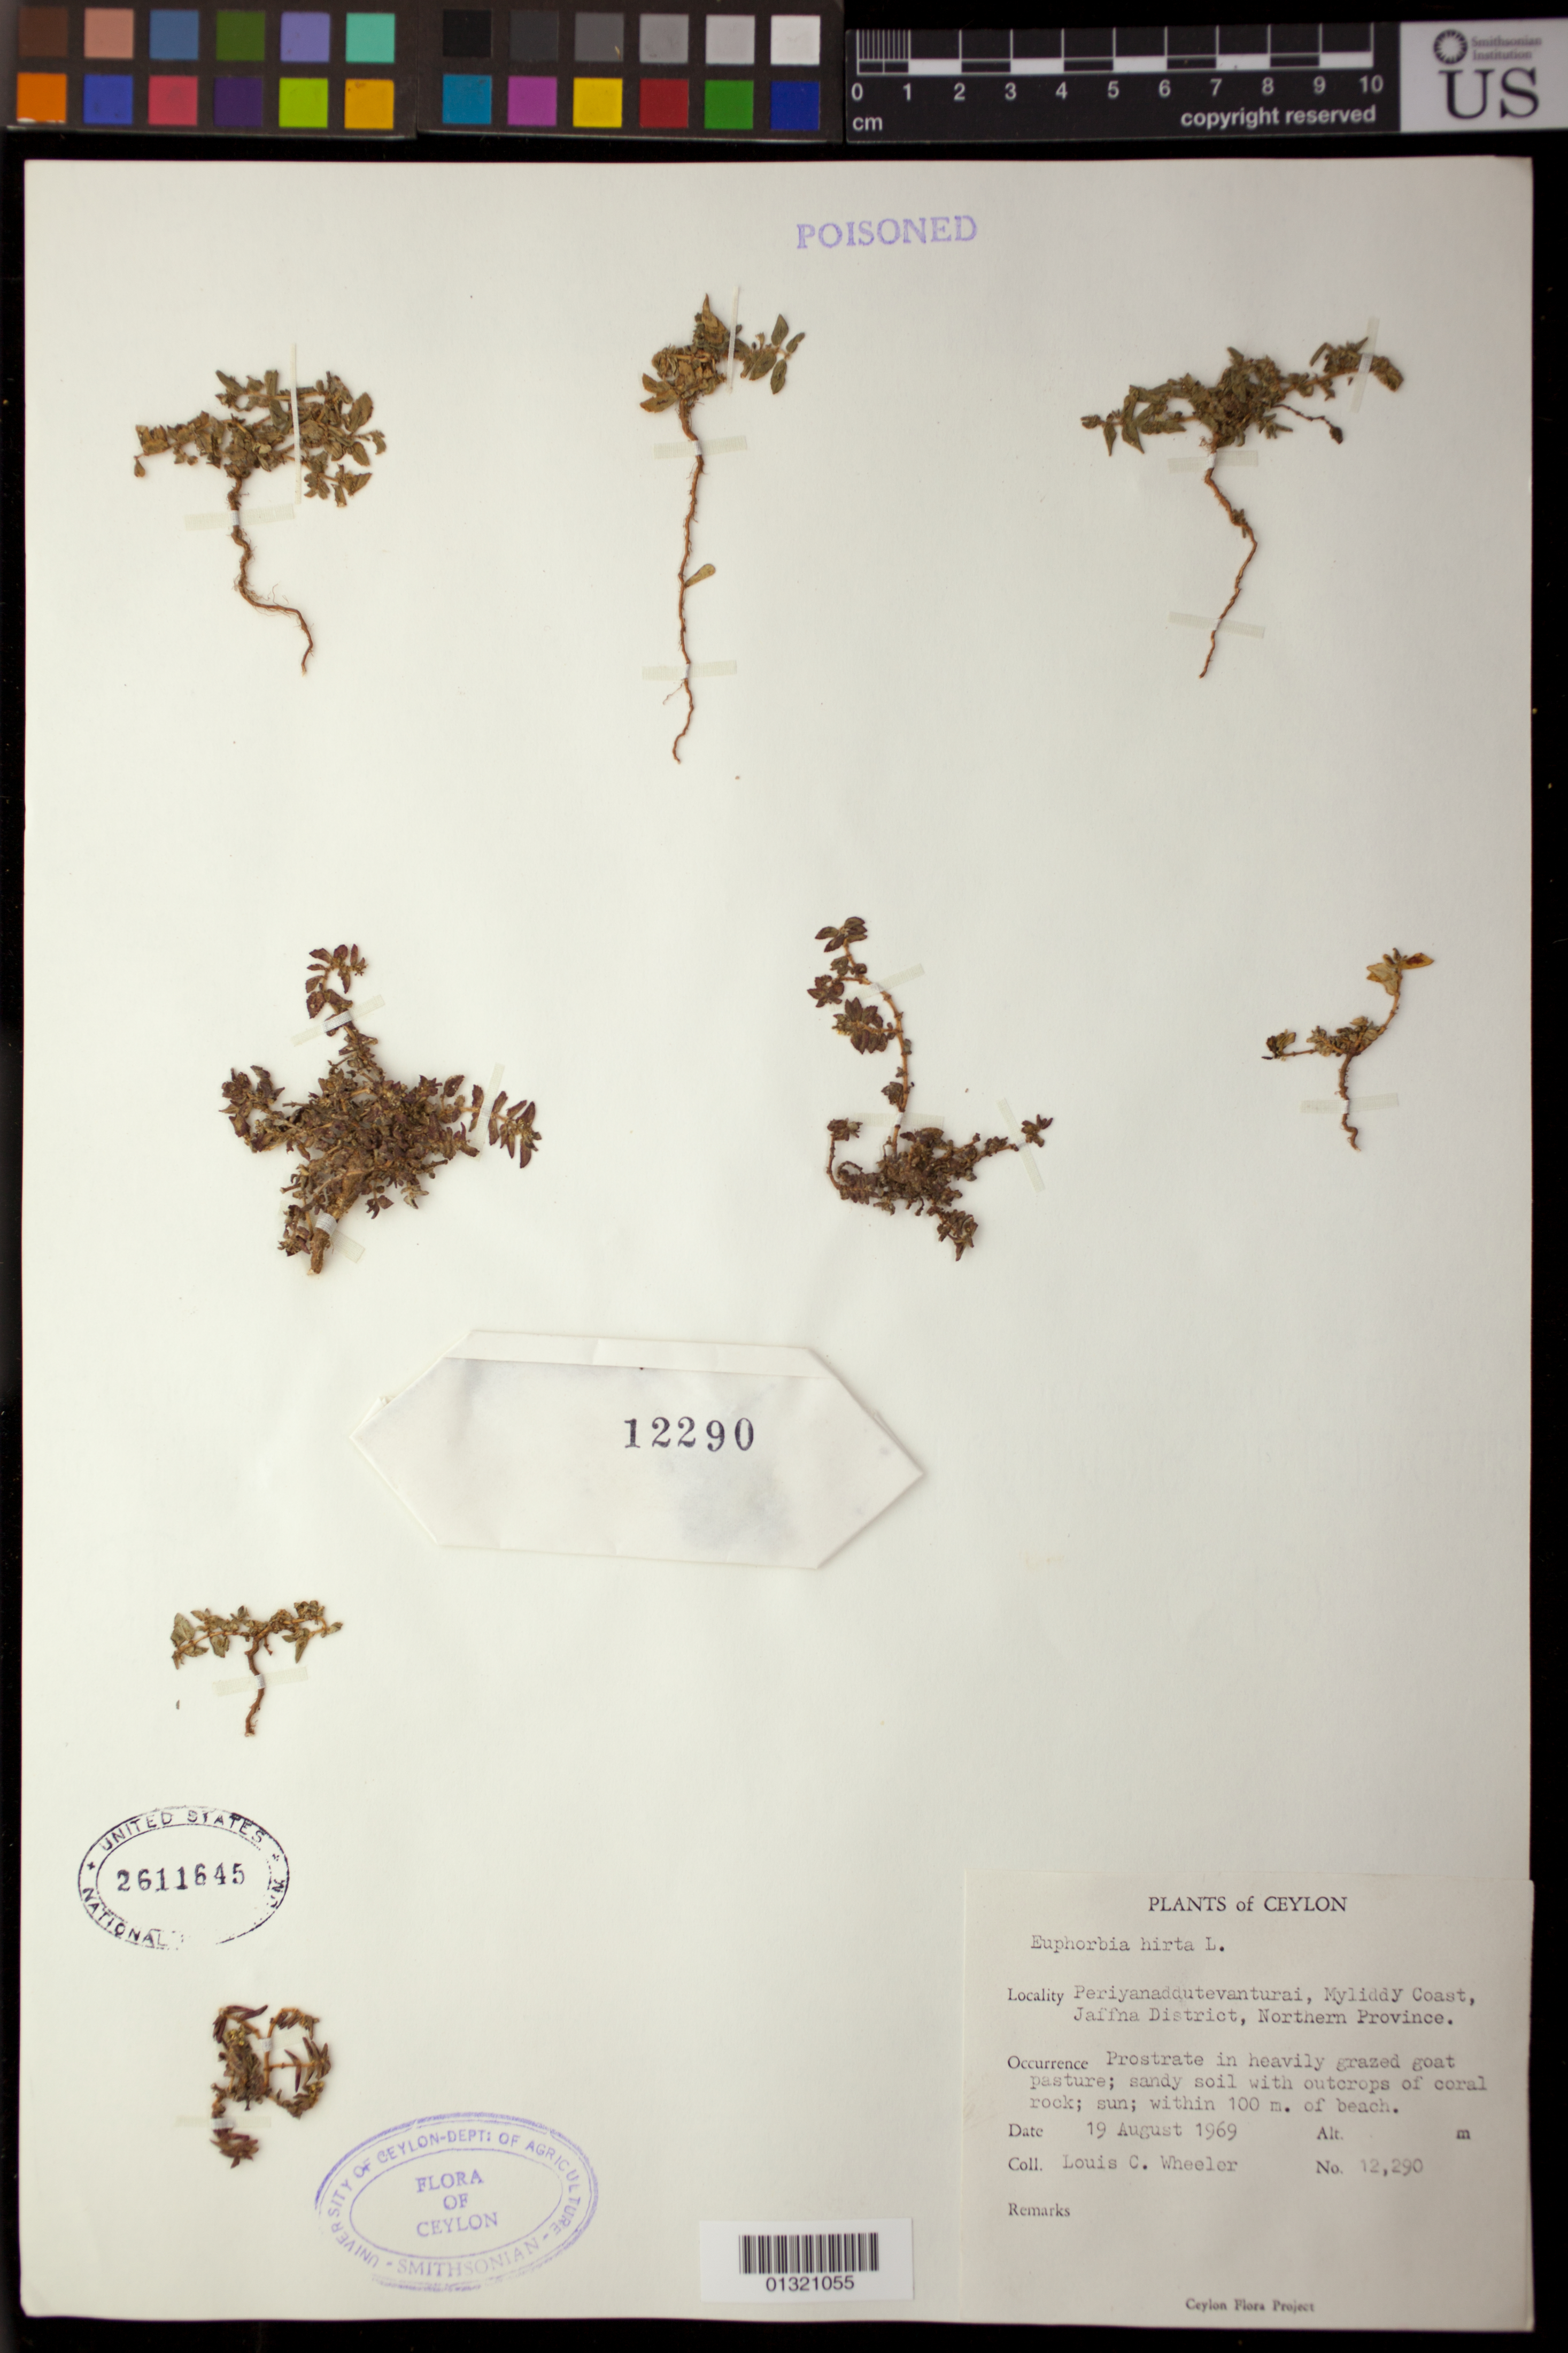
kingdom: Plantae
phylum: Tracheophyta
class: Magnoliopsida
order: Malpighiales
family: Euphorbiaceae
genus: Euphorbia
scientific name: Euphorbia hirta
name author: L.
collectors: L. C. Wheeler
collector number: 12290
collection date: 1969-08-19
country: Sri Lanka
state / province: Northern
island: Ceylon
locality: Periyanaddutevanturai, Myliddy Coast, Jaffna District.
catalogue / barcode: US 2611645